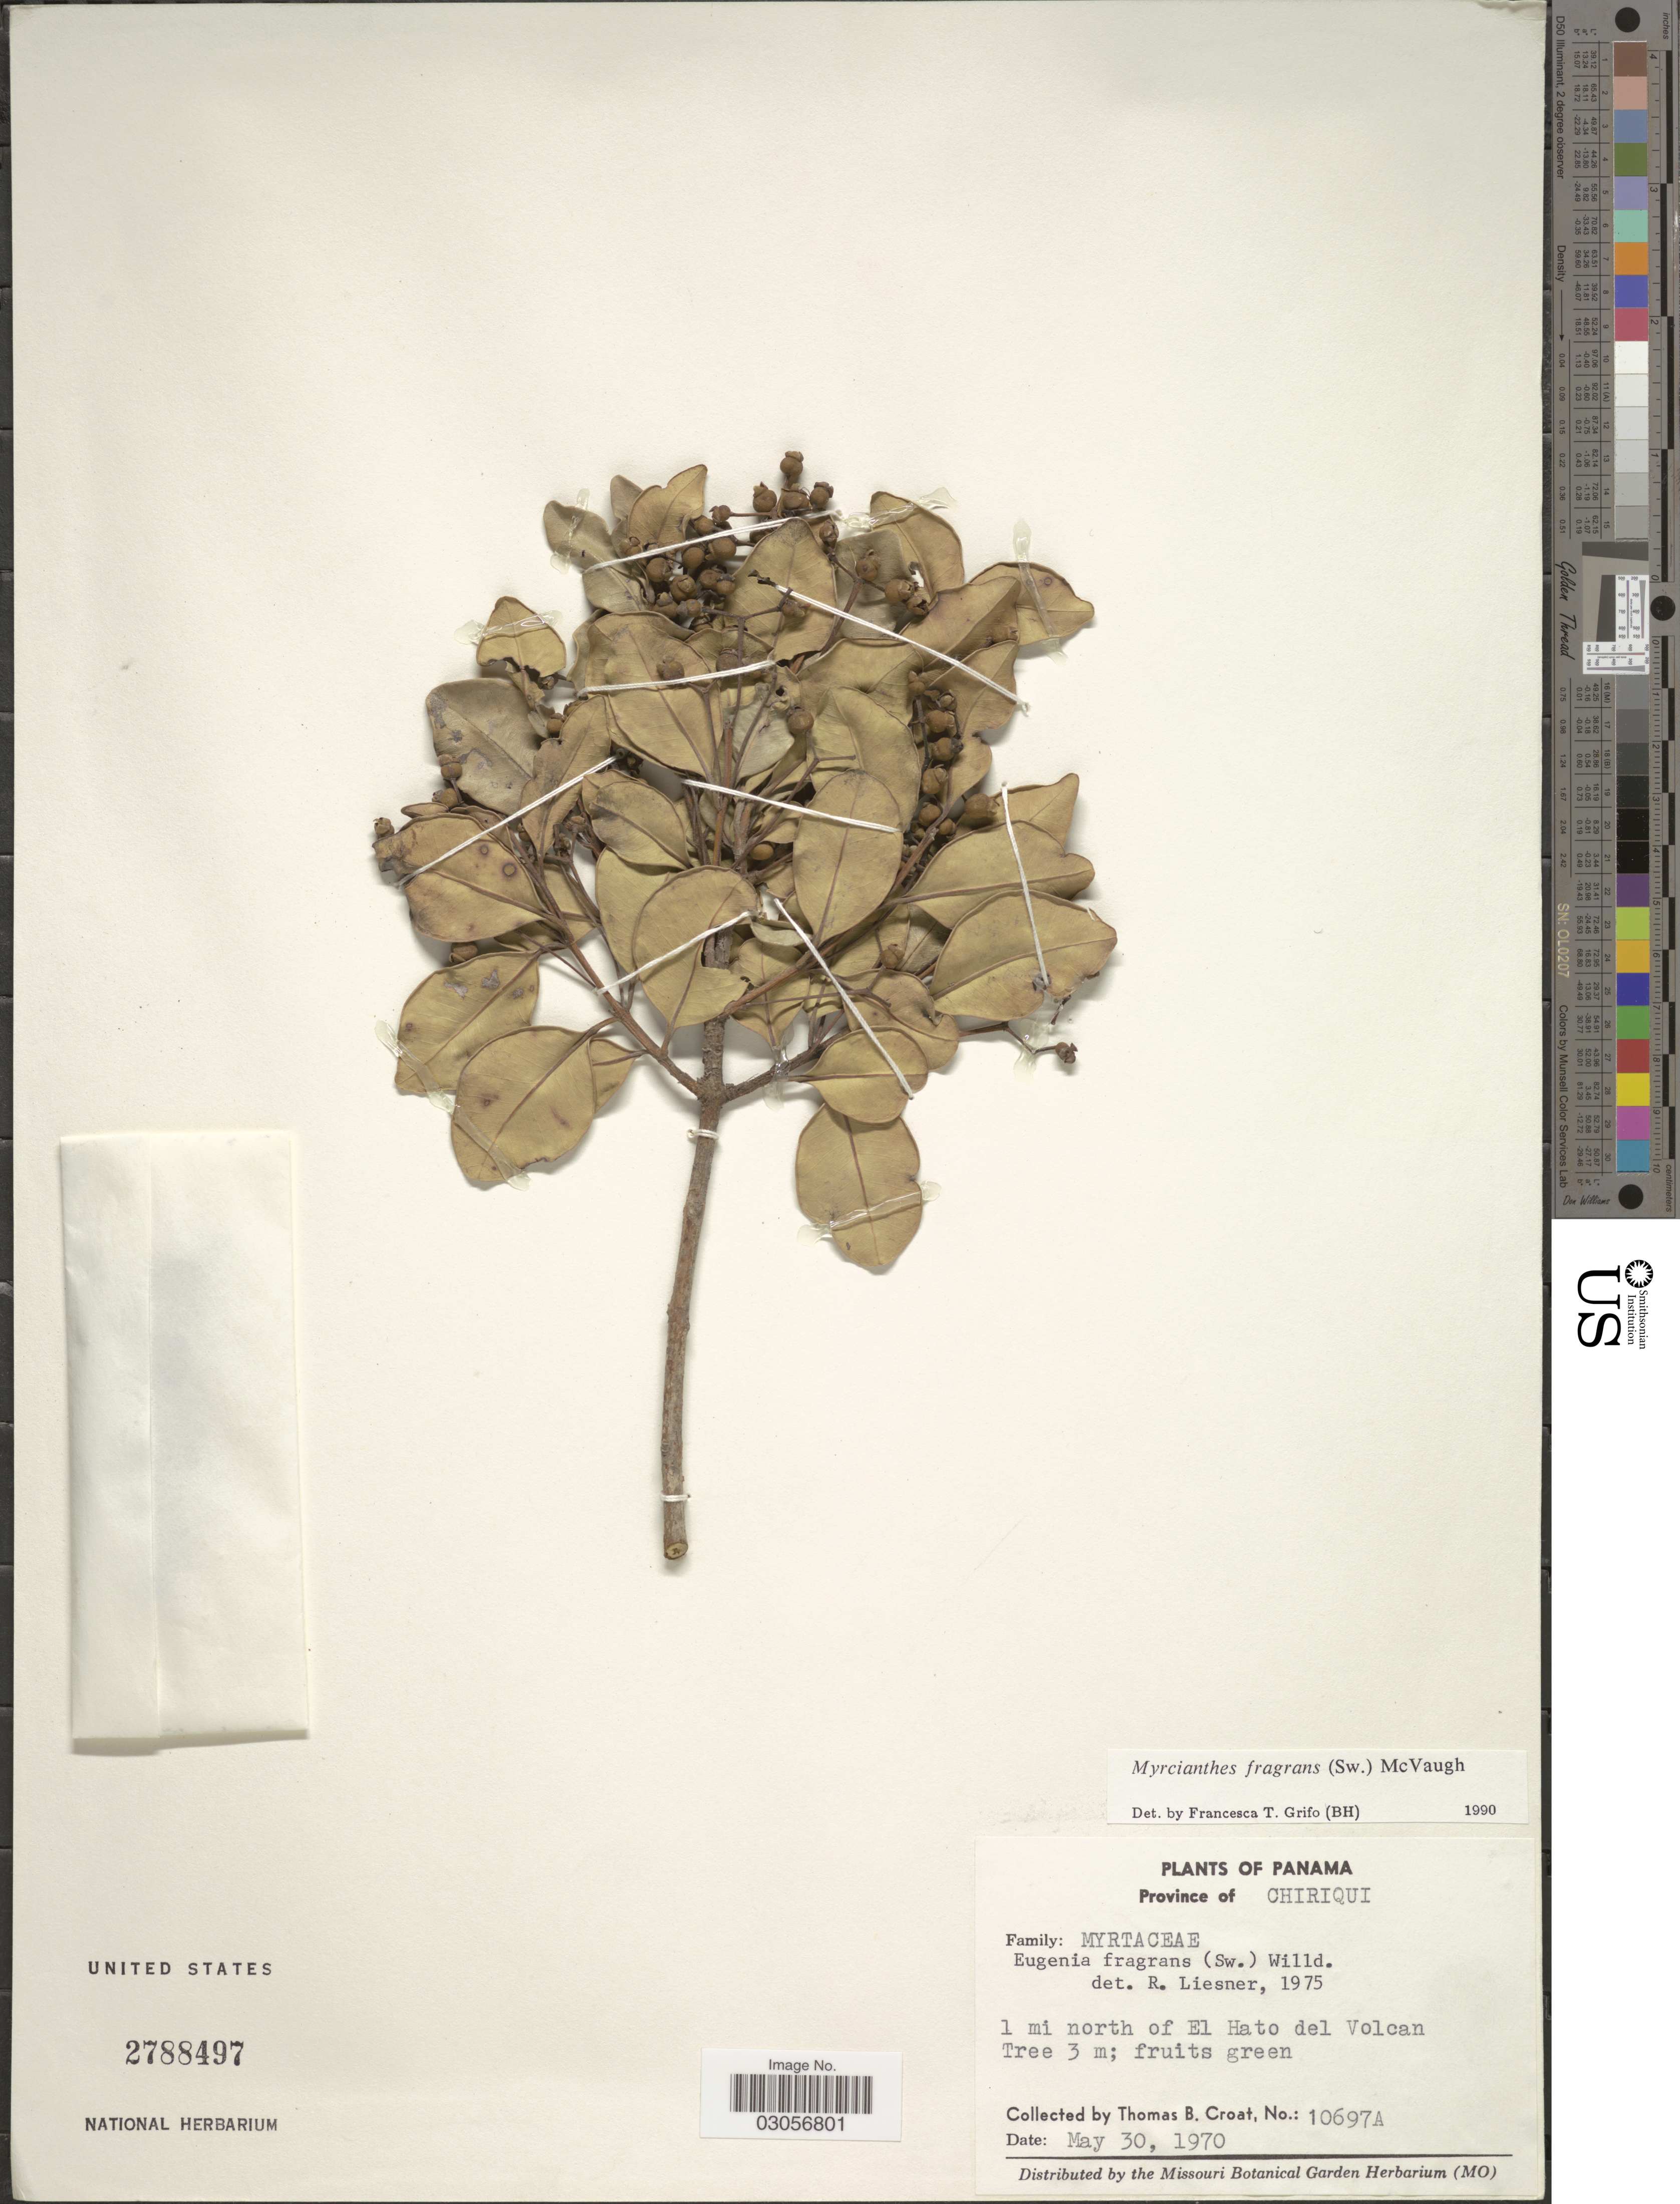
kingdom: Plantae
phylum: Tracheophyta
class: Magnoliopsida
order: Myrtales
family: Myrtaceae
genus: Myrcianthes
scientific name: Myrcianthes fragrans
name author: (Sw.) McVaugh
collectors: T. B. Croat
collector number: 10697A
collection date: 1970-05-30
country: Panama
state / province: Chiriqui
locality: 1 mi north of El Hato del Volcan.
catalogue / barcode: US 2788497